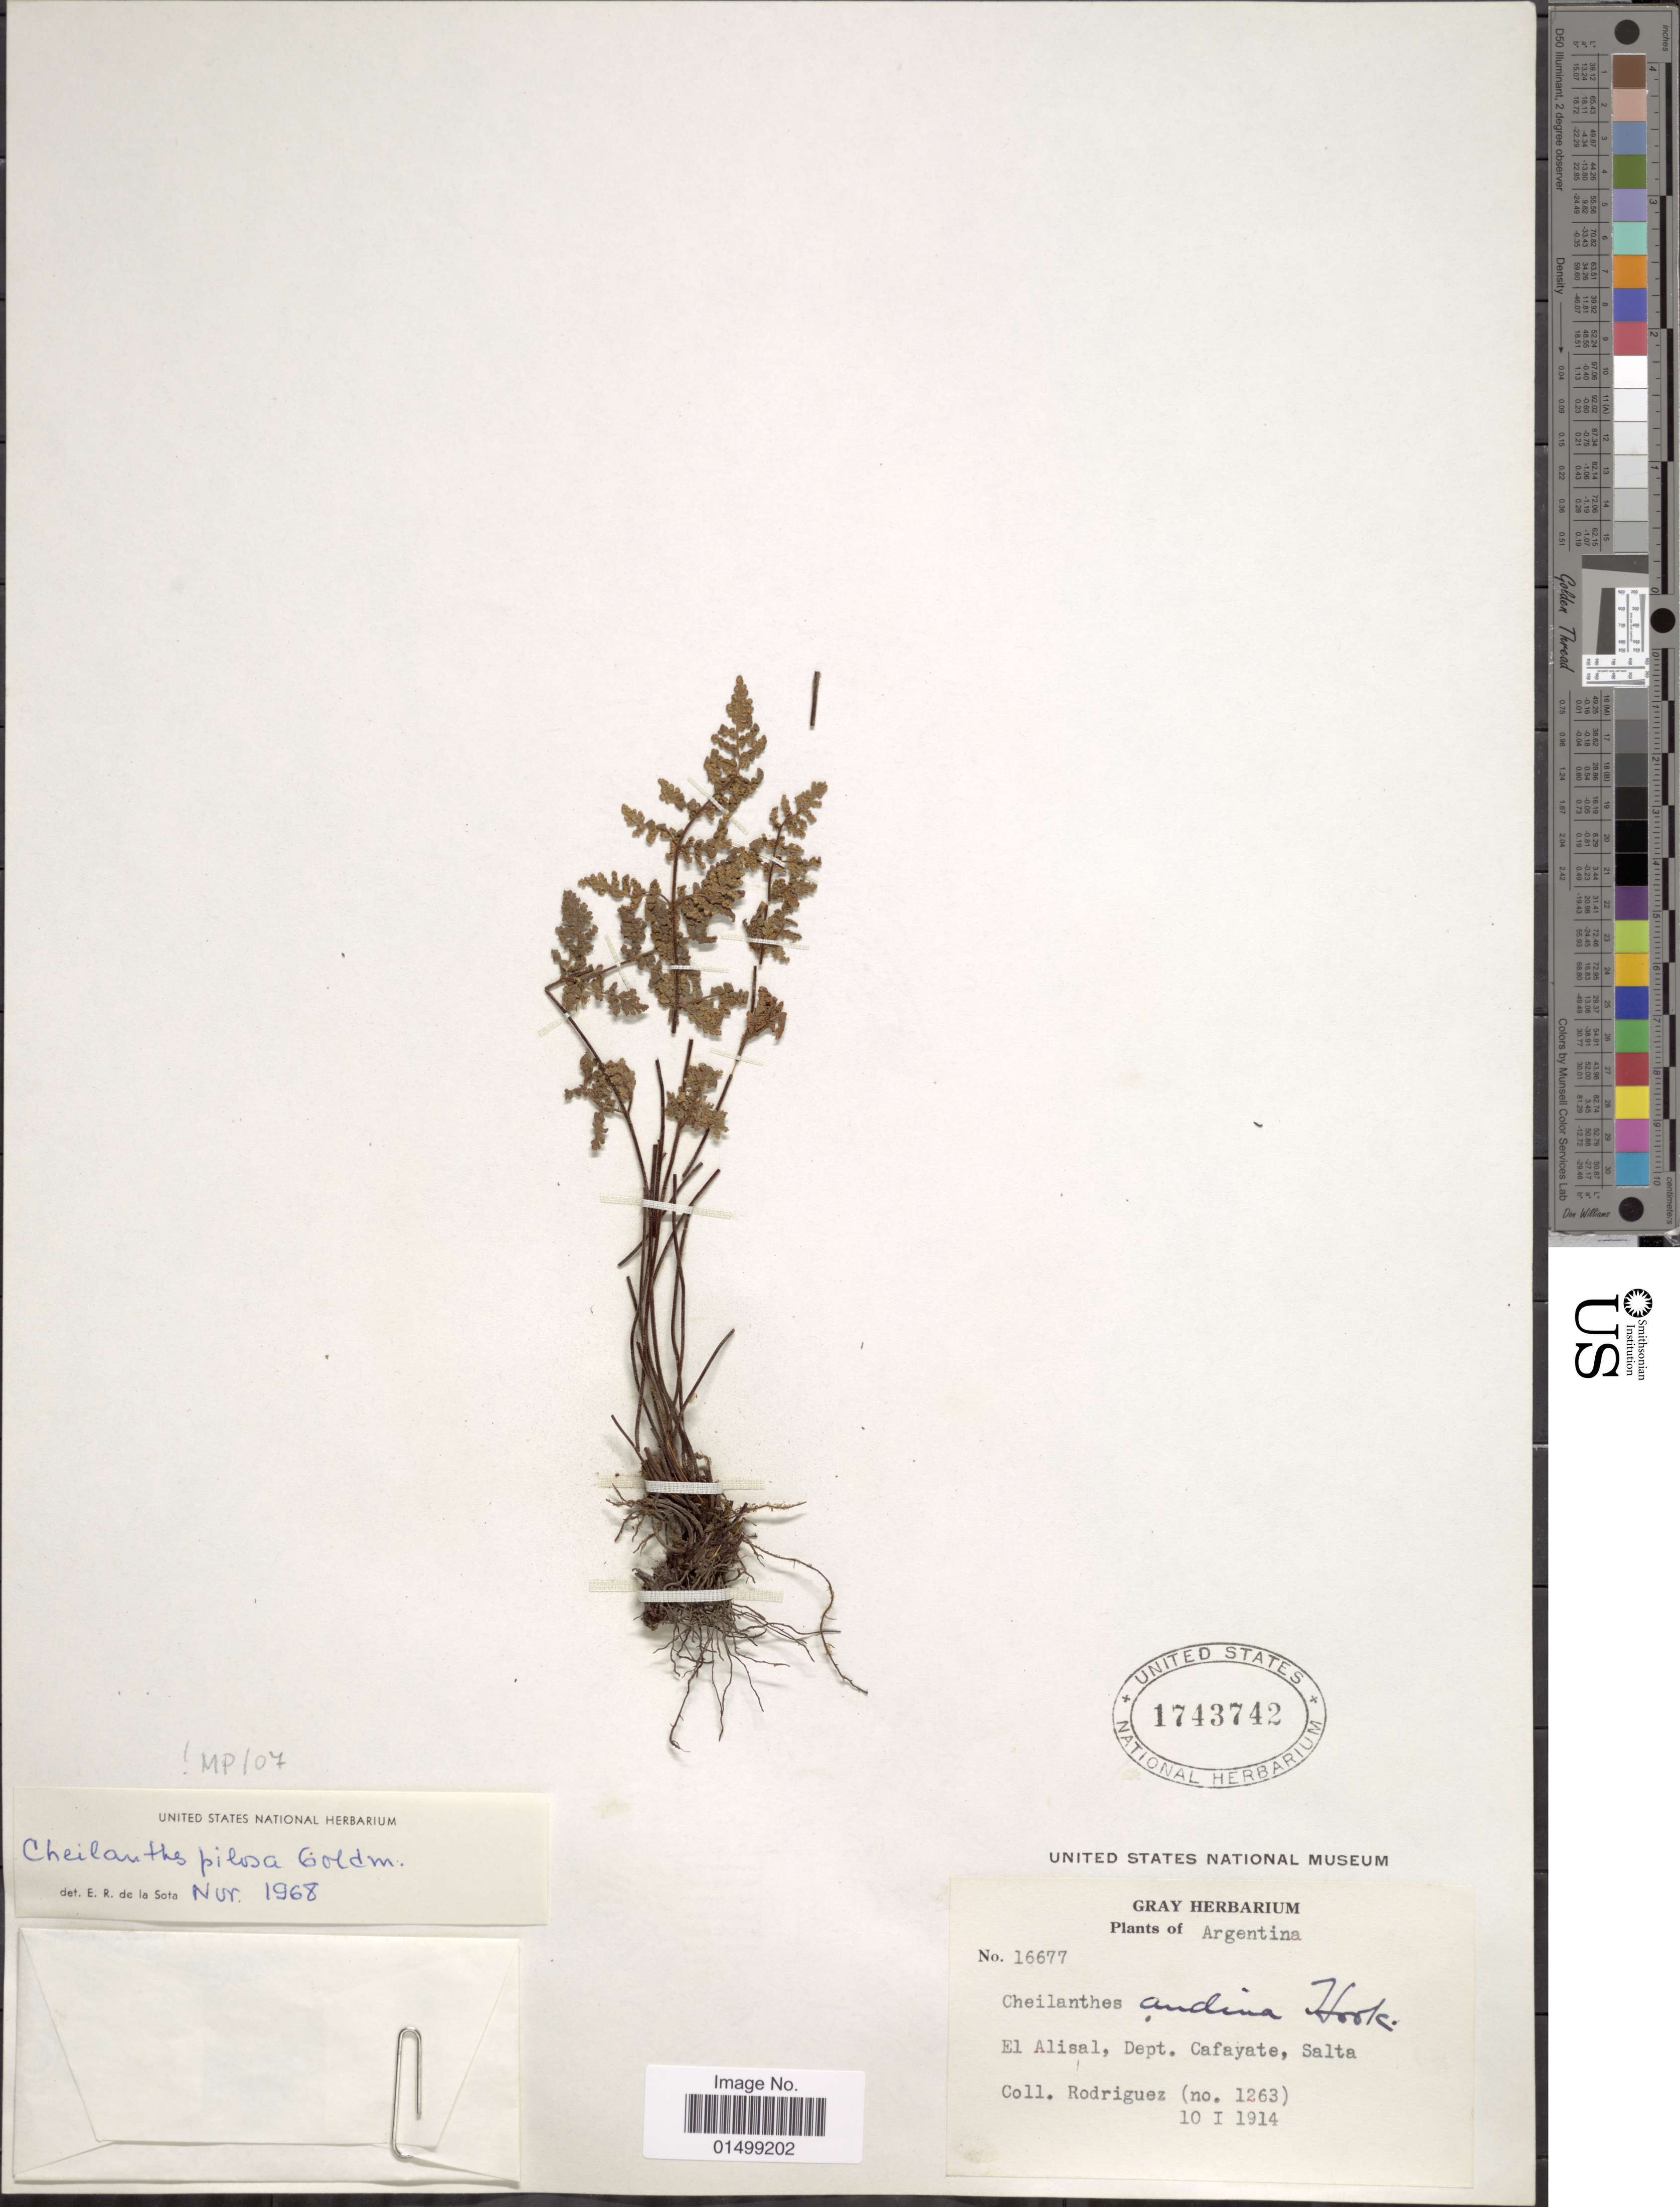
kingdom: Plantae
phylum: Tracheophyta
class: Polypodiopsida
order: Polypodiales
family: Pteridaceae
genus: Cheilanthes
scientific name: Cheilanthes pilosa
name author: Goldm.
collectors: Rodriguez, --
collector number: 1263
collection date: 1914-01-10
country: Argentina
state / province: Salta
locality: El Alisal, Dept. Cafayate.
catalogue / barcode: US 1743742